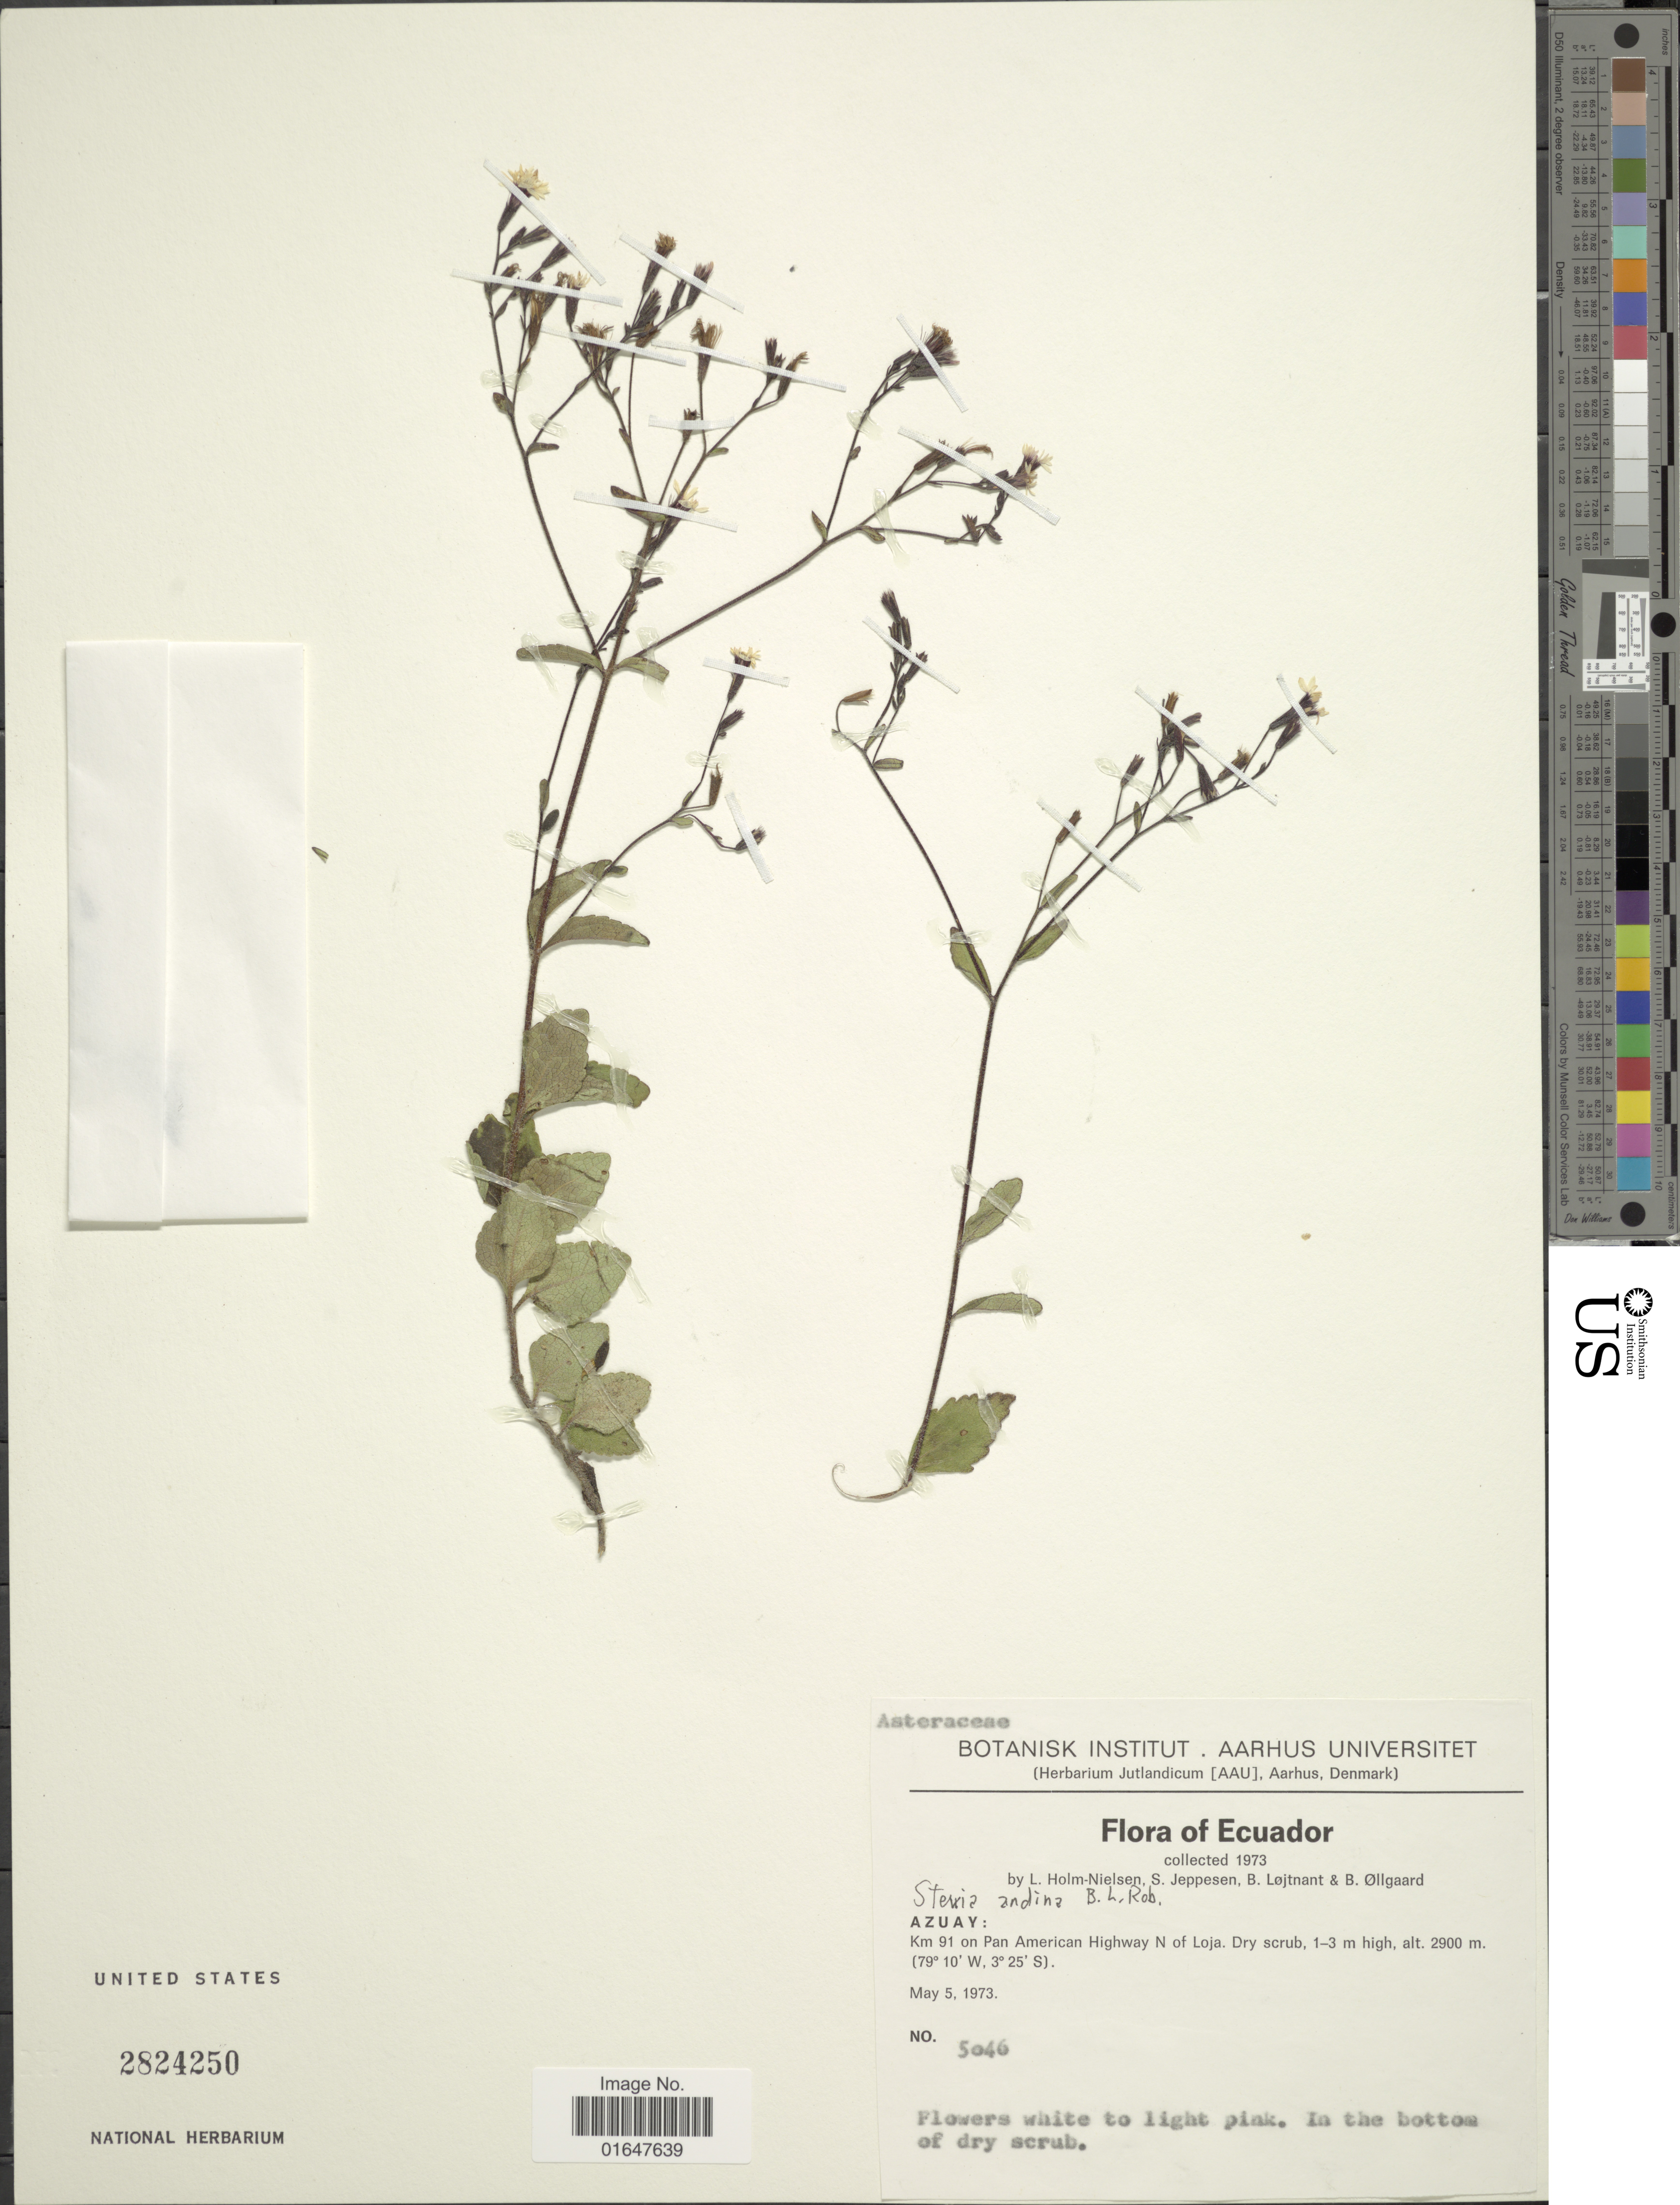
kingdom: Plantae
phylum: Tracheophyta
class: Magnoliopsida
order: Asterales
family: Asteraceae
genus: Stevia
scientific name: Stevia andina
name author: B.L. Rob.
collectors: L. B. Holm-Nielsen, S. Jeppesen, B. Löjtnant & B. Øllgaard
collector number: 5046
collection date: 1973-05-05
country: Ecuador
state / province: Azuay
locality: Km 91 on Pan American Highway N of Loja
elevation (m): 2900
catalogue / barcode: US 2824250